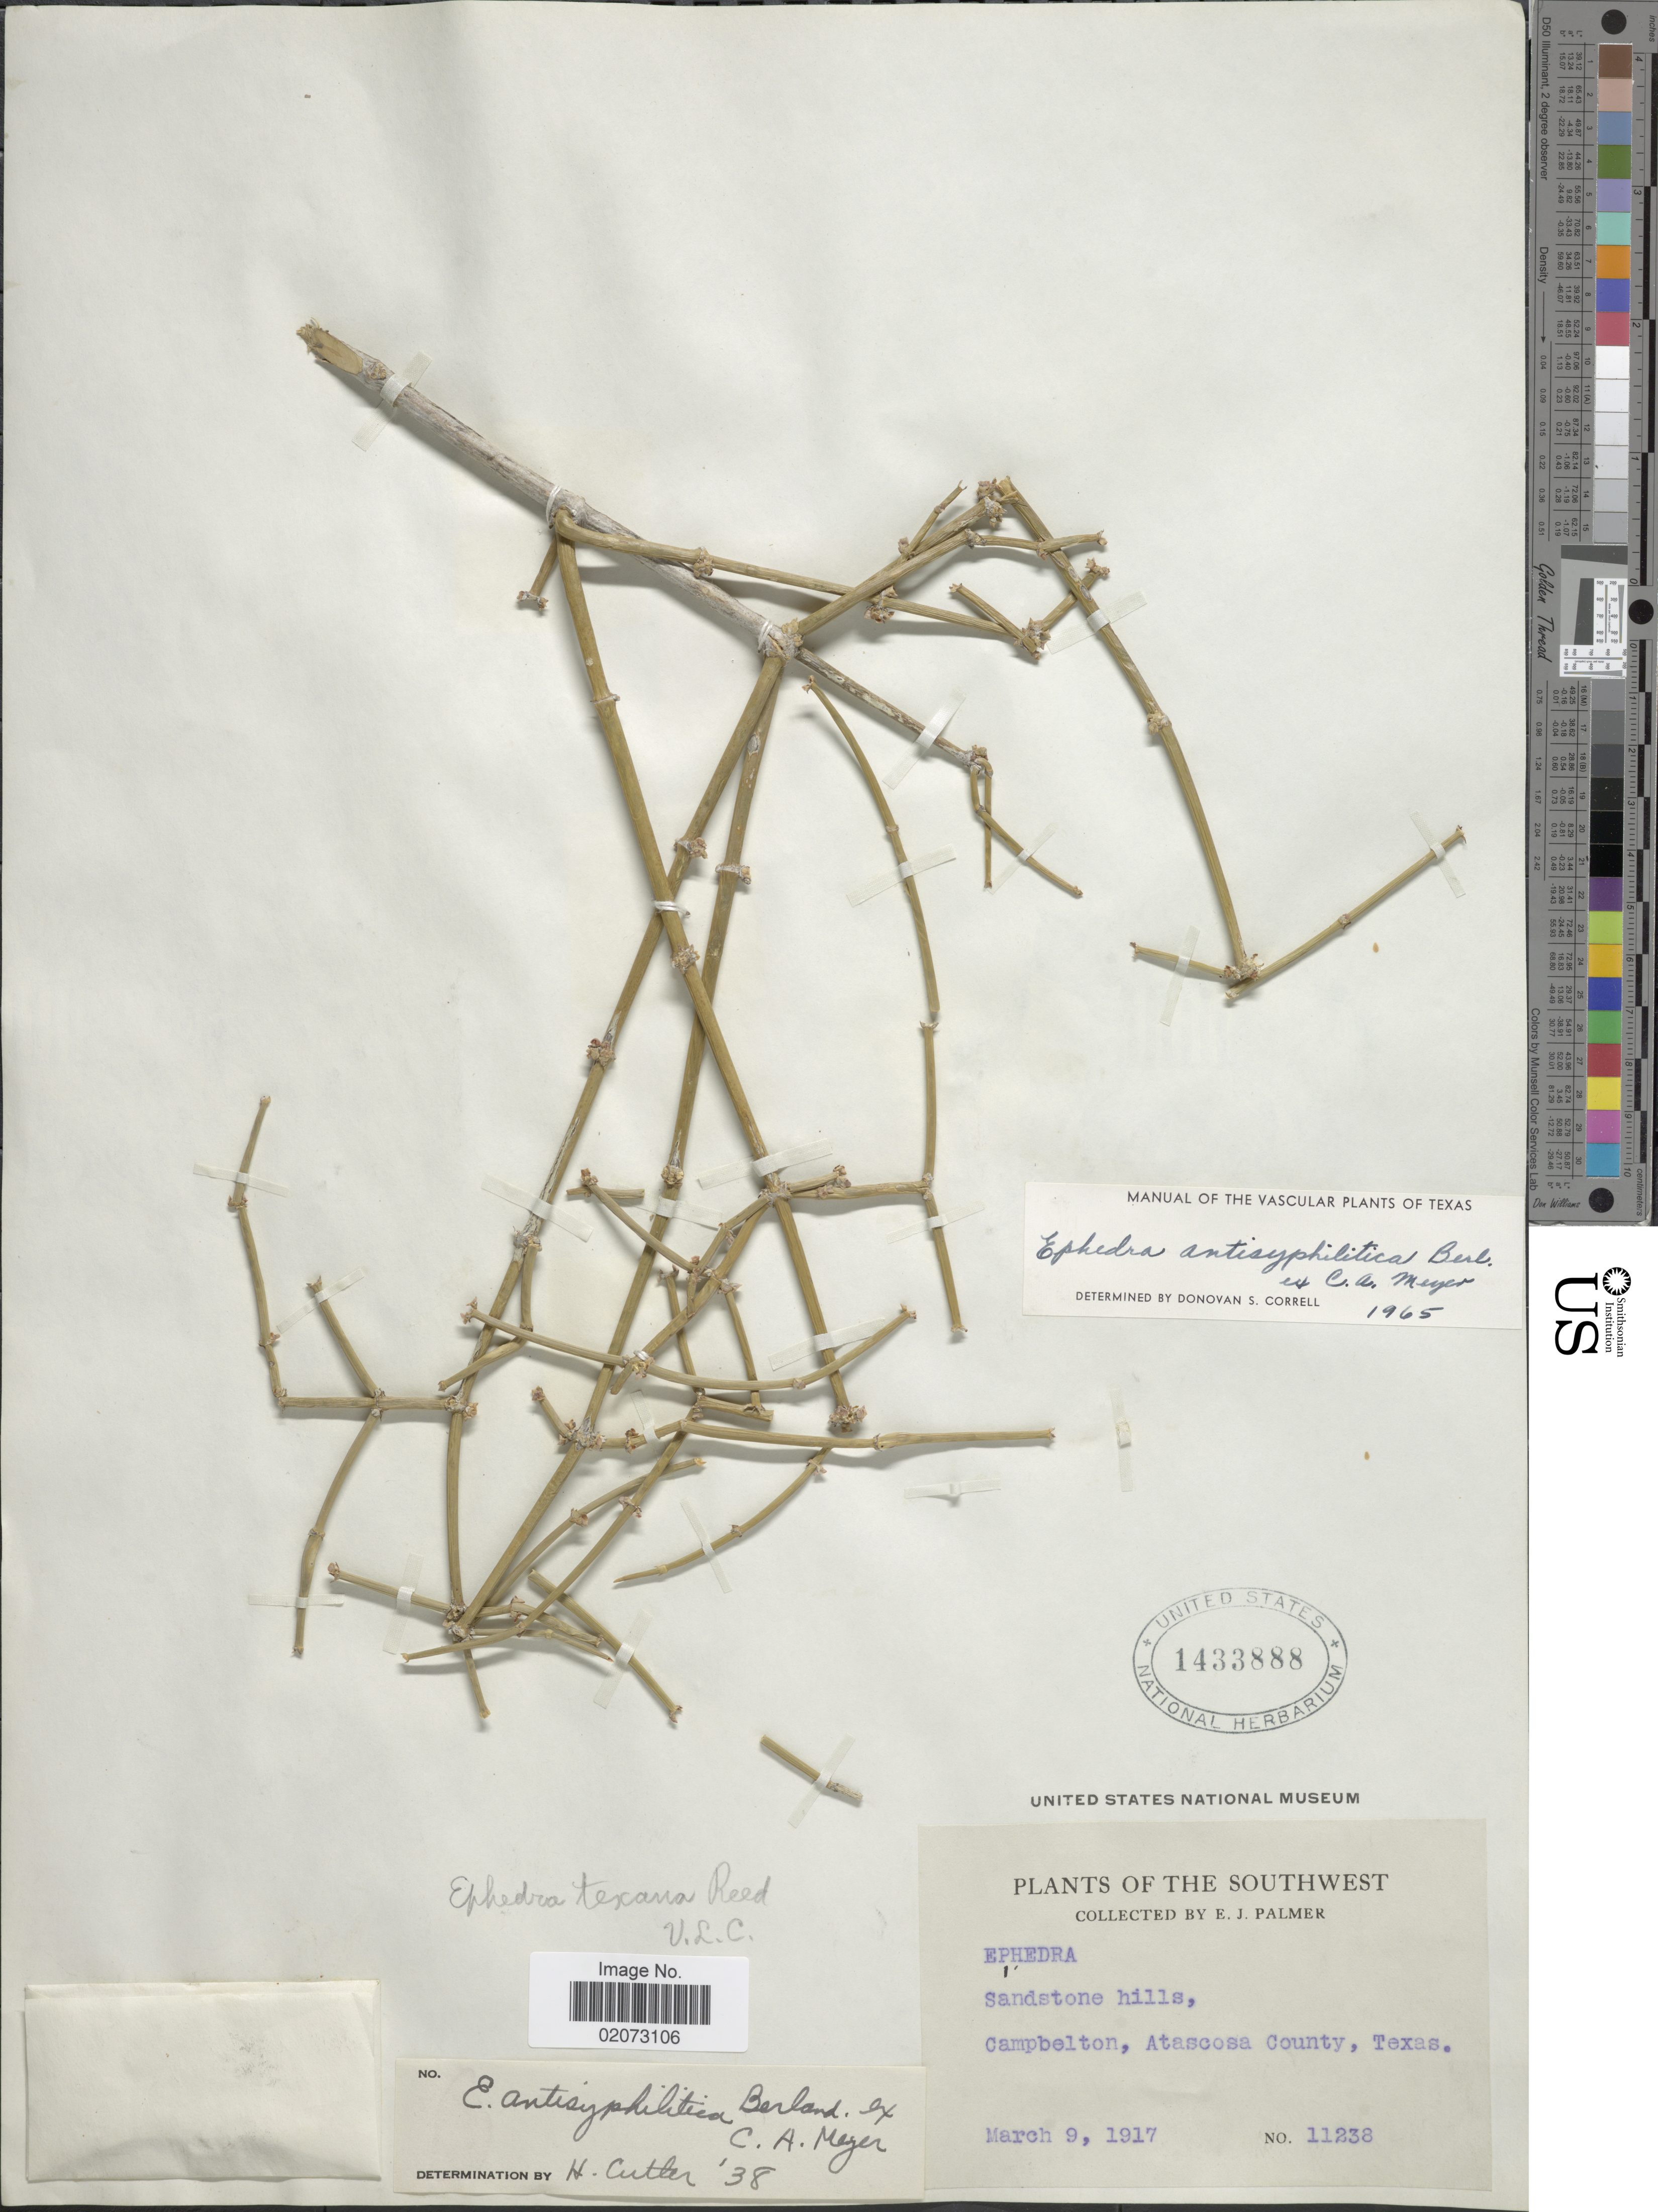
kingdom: Plantae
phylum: Tracheophyta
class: Gnetopsida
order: Ephedrales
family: Ephedraceae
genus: Ephedra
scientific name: Ephedra antisyphilitica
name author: Berland. ex C.A. Mey.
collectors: E. J. Palmer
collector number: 11238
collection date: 1917-03-09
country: United States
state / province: Texas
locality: Southwest. Campbelton, Atascosa County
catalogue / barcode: US 1433888